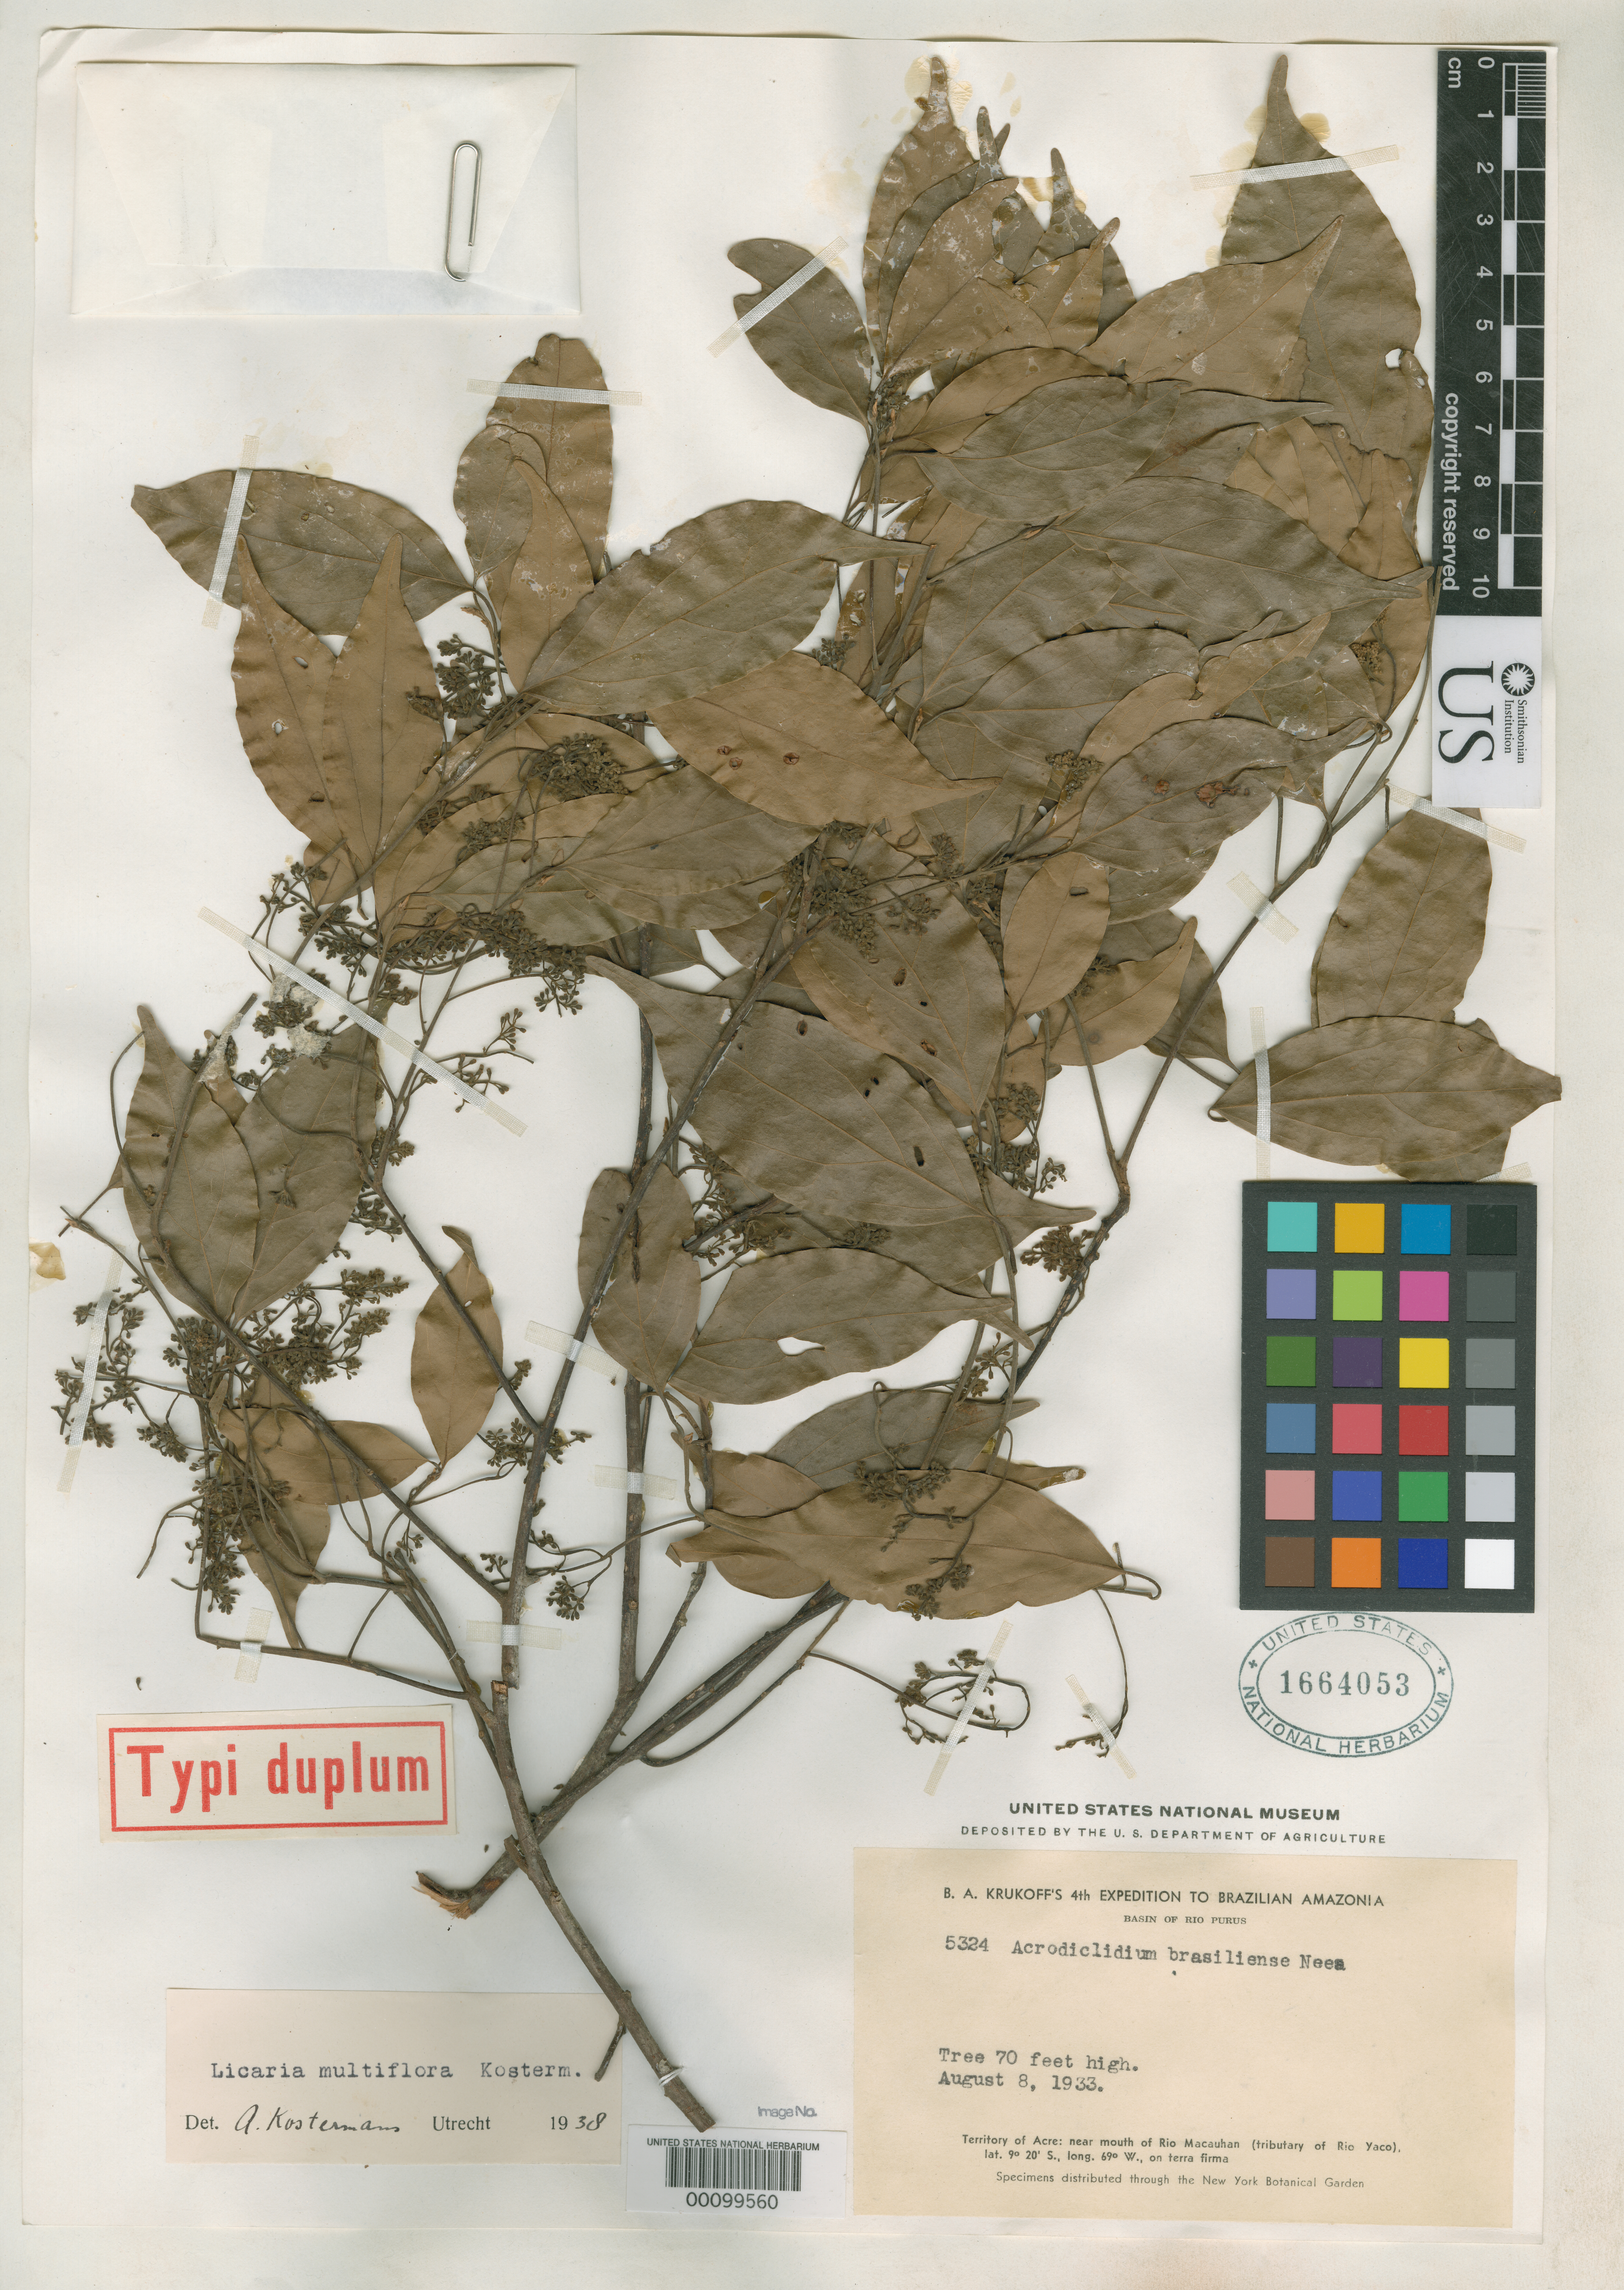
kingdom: Plantae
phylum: Tracheophyta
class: Magnoliopsida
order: Laurales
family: Lauraceae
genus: Acrodiclidium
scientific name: Acrodiclidium multiflorum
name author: Kosterm.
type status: Isotype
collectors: B. A. Krukoff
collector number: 5324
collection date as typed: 08 Aug 1933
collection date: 1933-08-08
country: Brazil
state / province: Acre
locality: Near mouth of Rio Macauhan, tributary of Rio Yaco.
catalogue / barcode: US 1664053